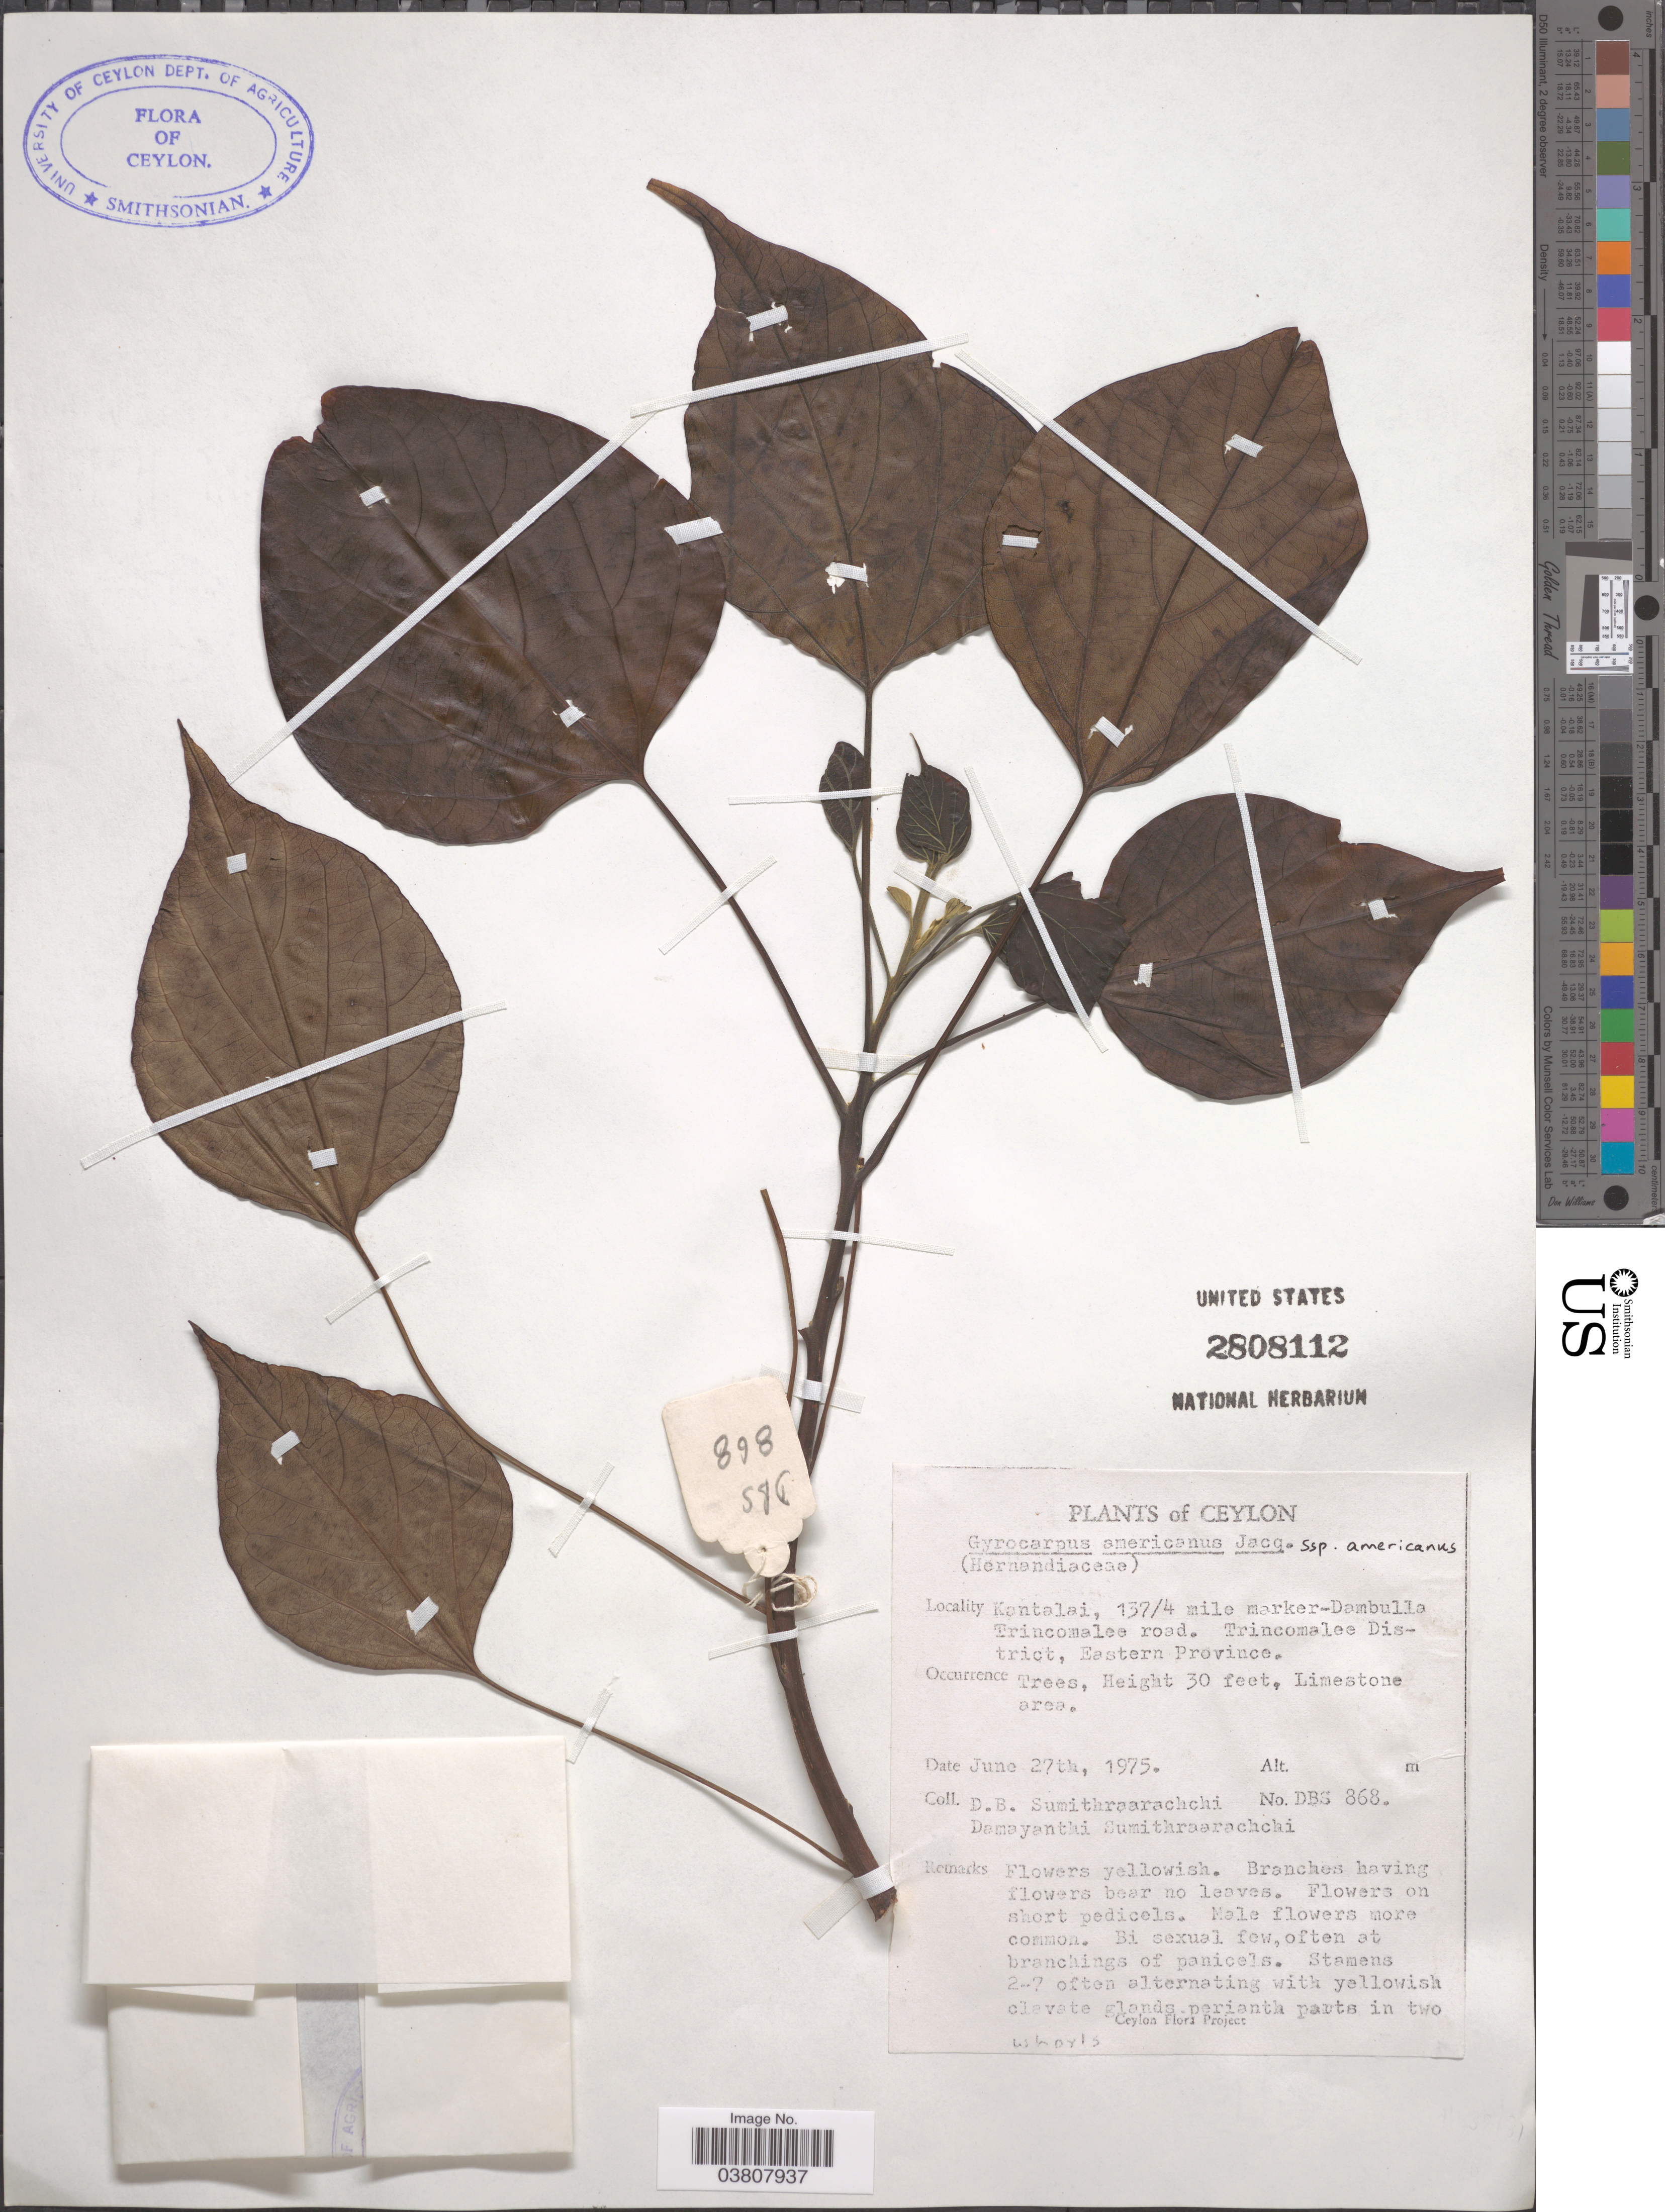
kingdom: Plantae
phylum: Tracheophyta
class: Magnoliopsida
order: Laurales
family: Hernandiaceae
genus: Gyrocarpus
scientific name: Gyrocarpus americanus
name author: Jacq.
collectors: D. B. Sumithraarachchi & D. Sumithraarachchi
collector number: DBS868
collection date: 1975-06-27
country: Sri Lanka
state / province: Eastern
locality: Ceylon. Kantalai, 137/4 mile marker - Dambulla Trincomalee road. Trincomalee District.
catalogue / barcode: US 2808112